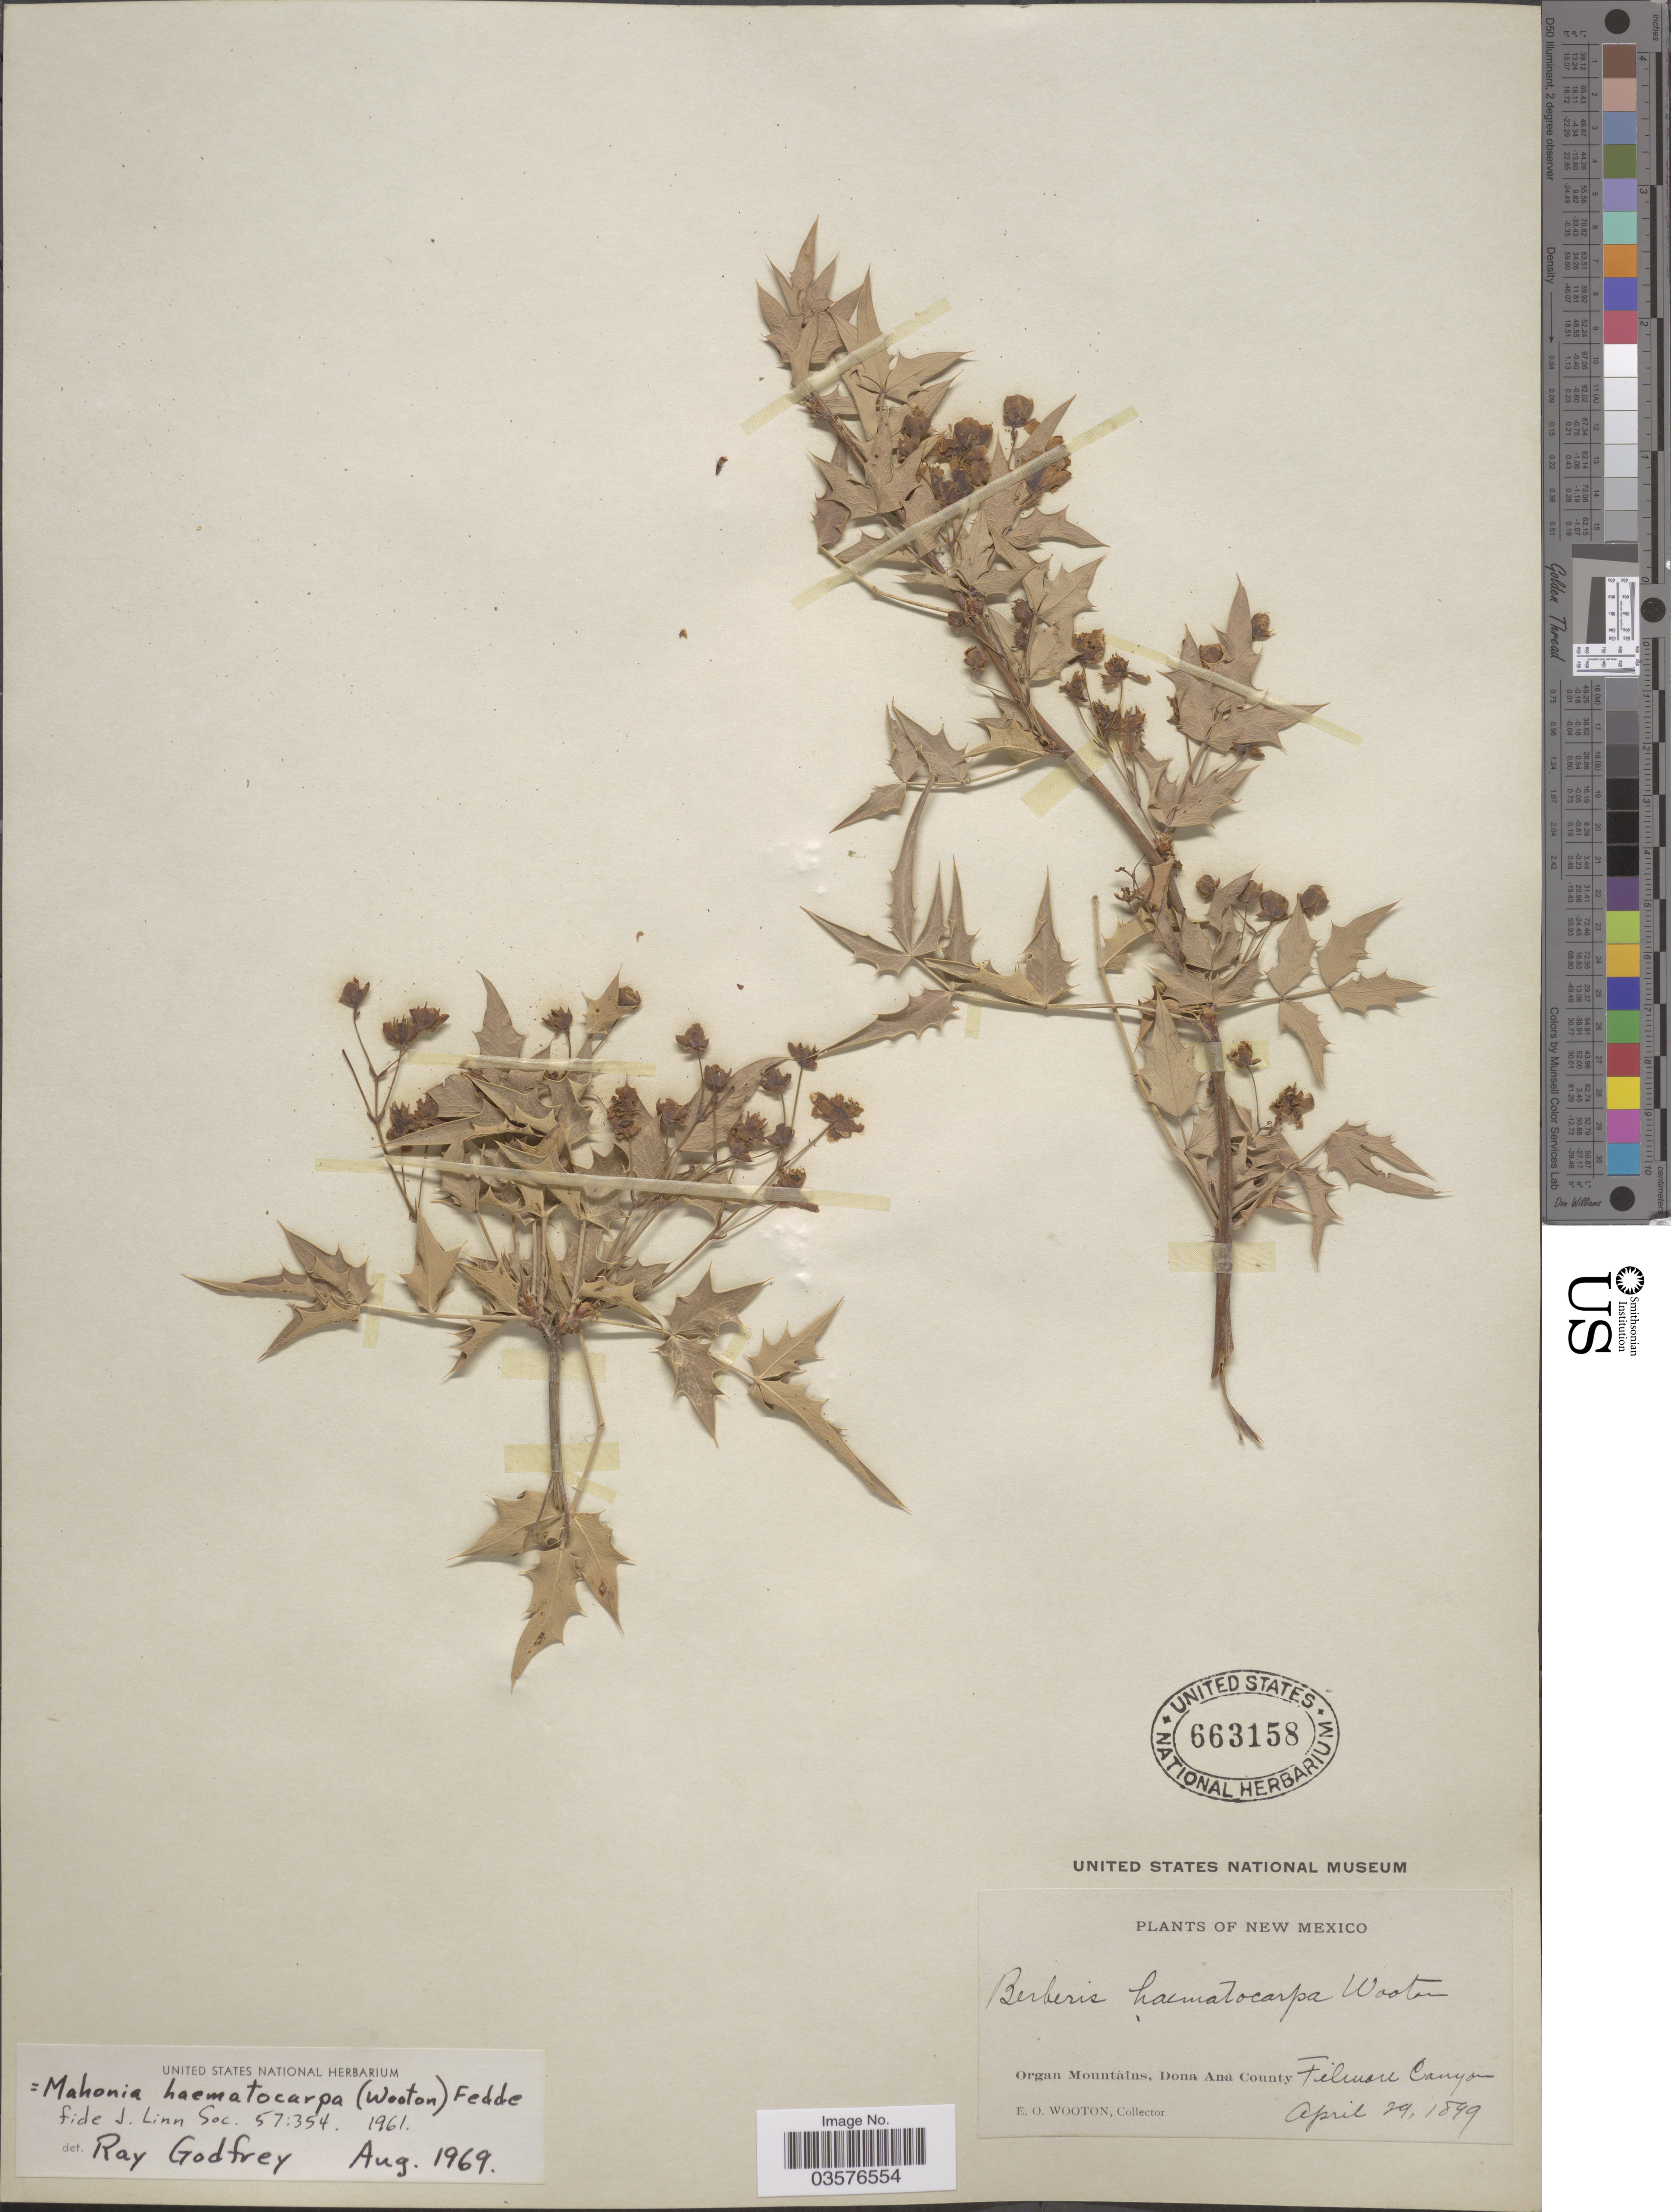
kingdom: Plantae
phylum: Tracheophyta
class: Magnoliopsida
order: Ranunculales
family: Berberidaceae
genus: Mahonia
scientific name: Mahonia haematocarpa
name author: (Wooton) Fedde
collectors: E. O. Wooton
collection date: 1899-04-29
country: United States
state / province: New Mexico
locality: Organ Mountains, Dona Ana County. Filmore Canyon.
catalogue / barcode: US 663158